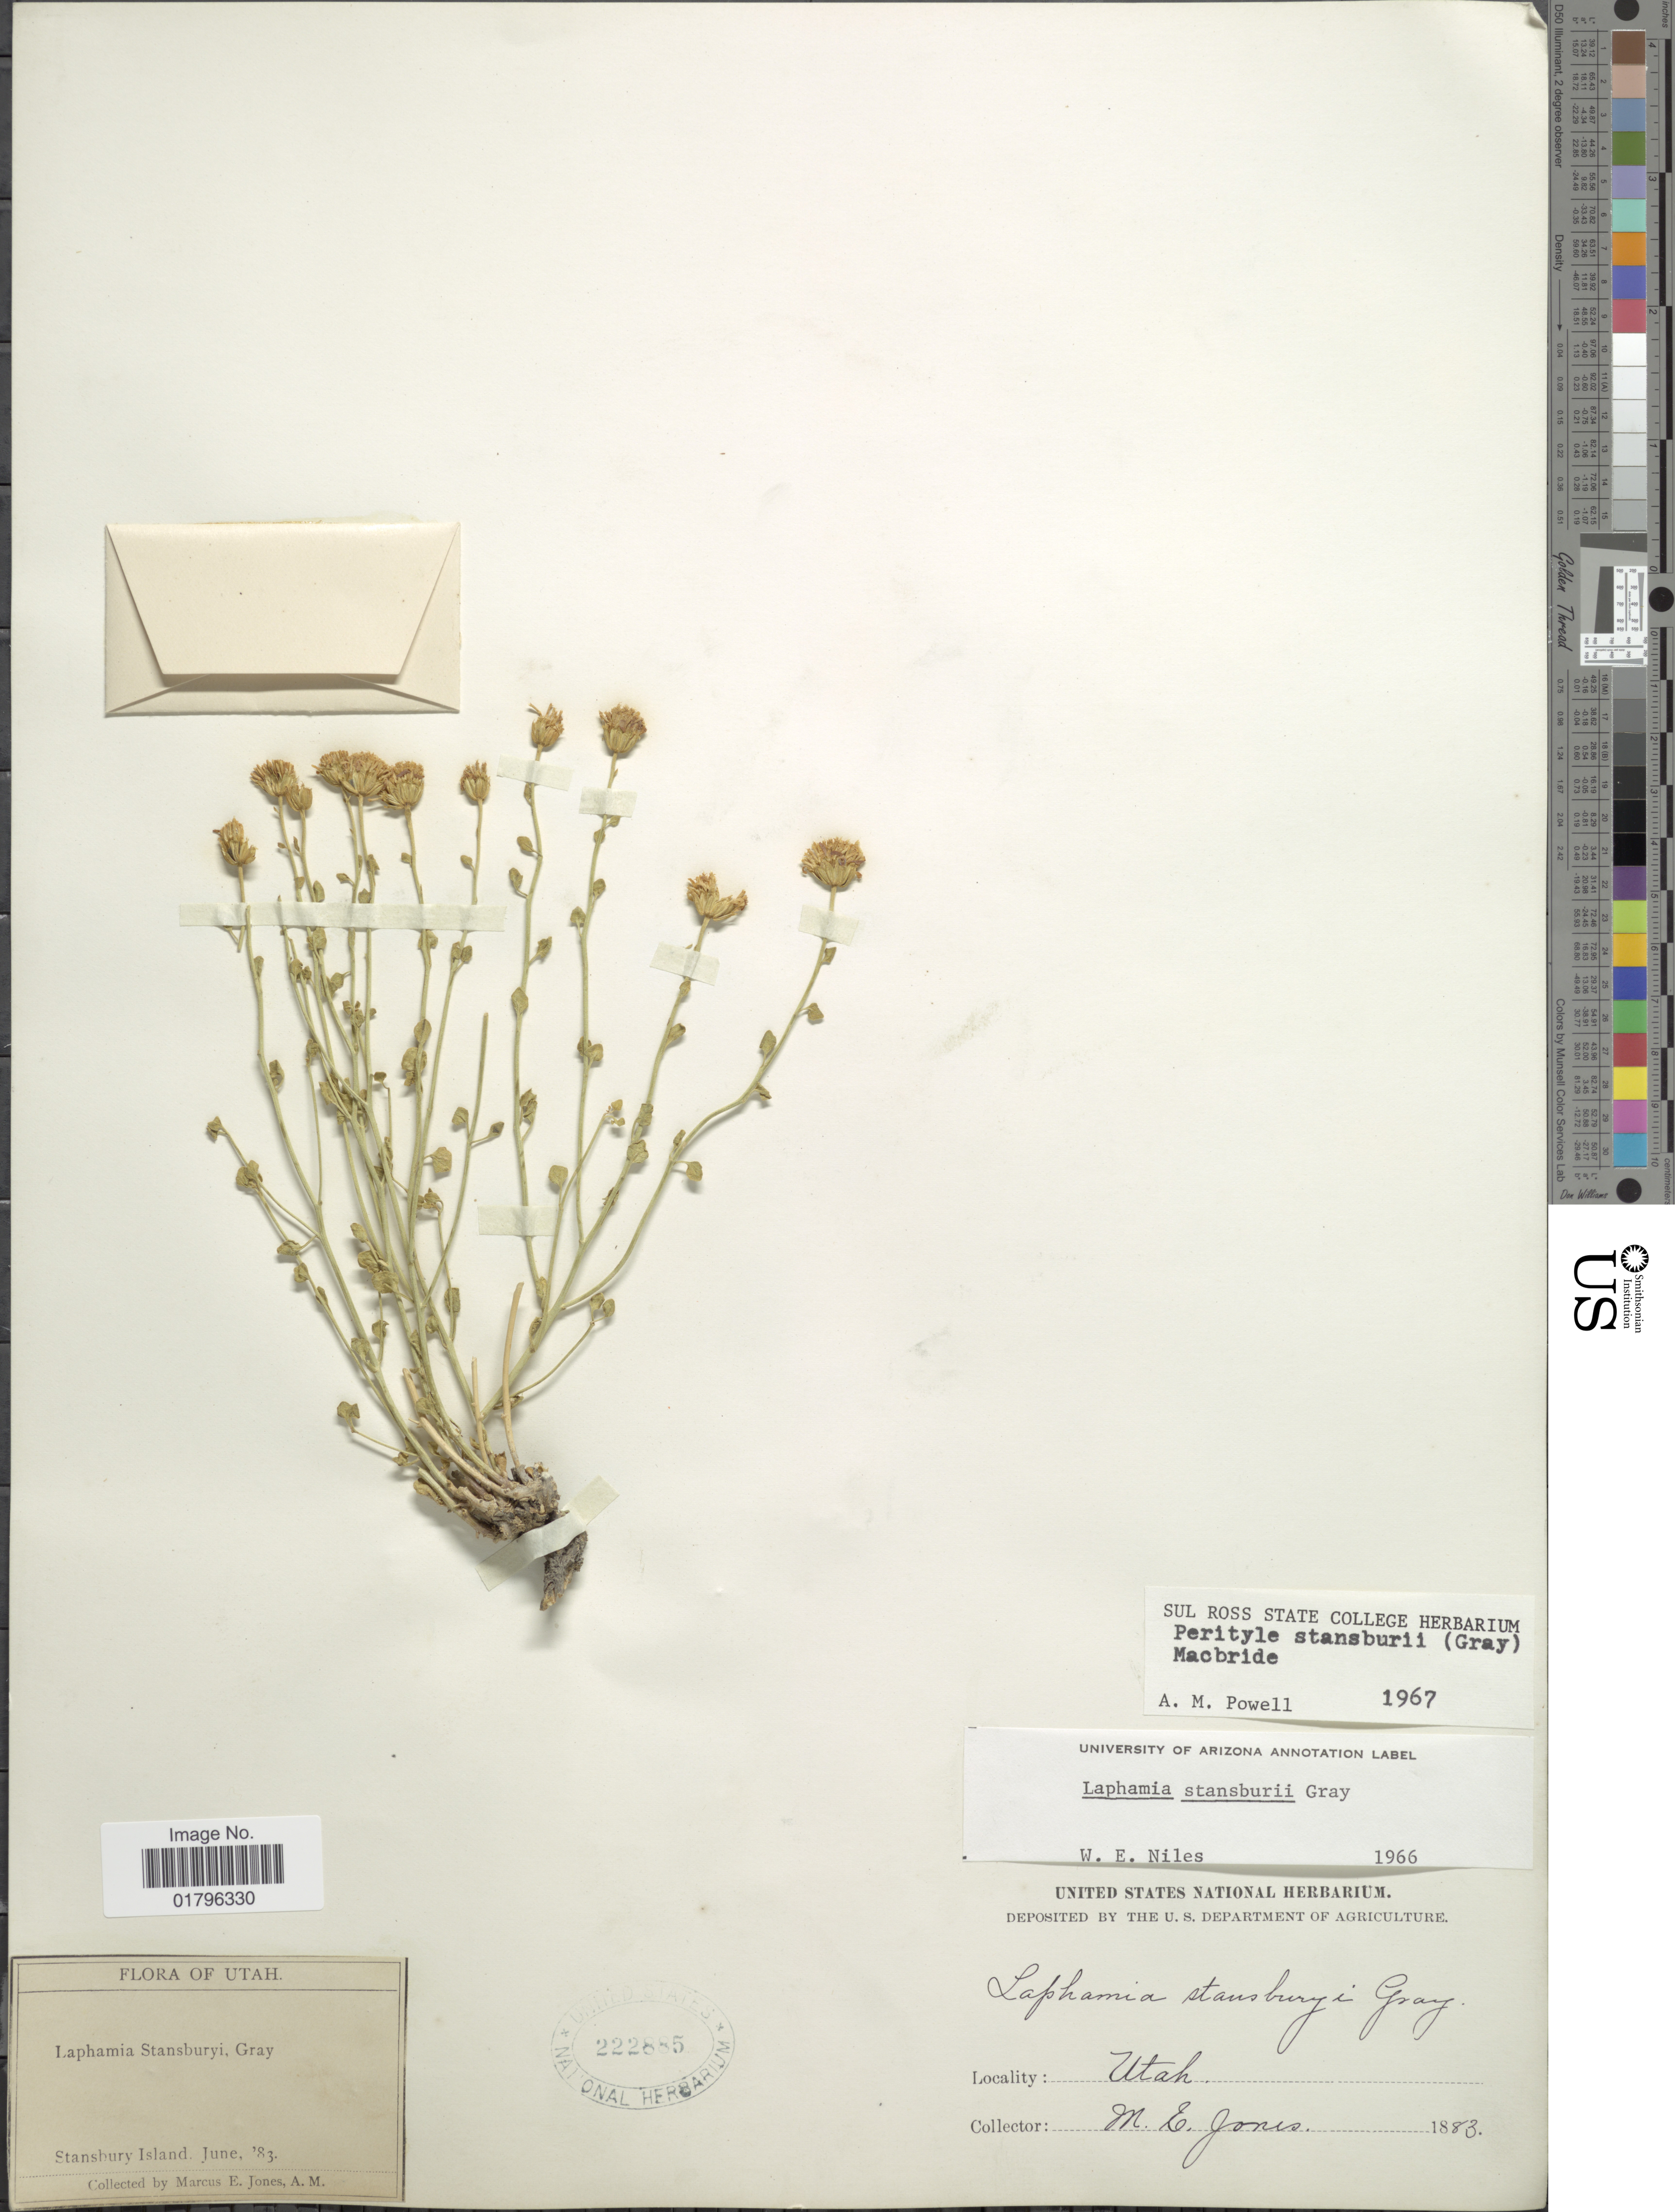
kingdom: Plantae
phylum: Tracheophyta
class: Magnoliopsida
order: Asterales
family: Asteraceae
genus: Perityle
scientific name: Perityle stansburyi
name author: (A. Gray) J.F. Macbr.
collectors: M. E. Jones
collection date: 1883-06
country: United States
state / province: Utah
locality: Stansburry Island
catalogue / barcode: US 222885